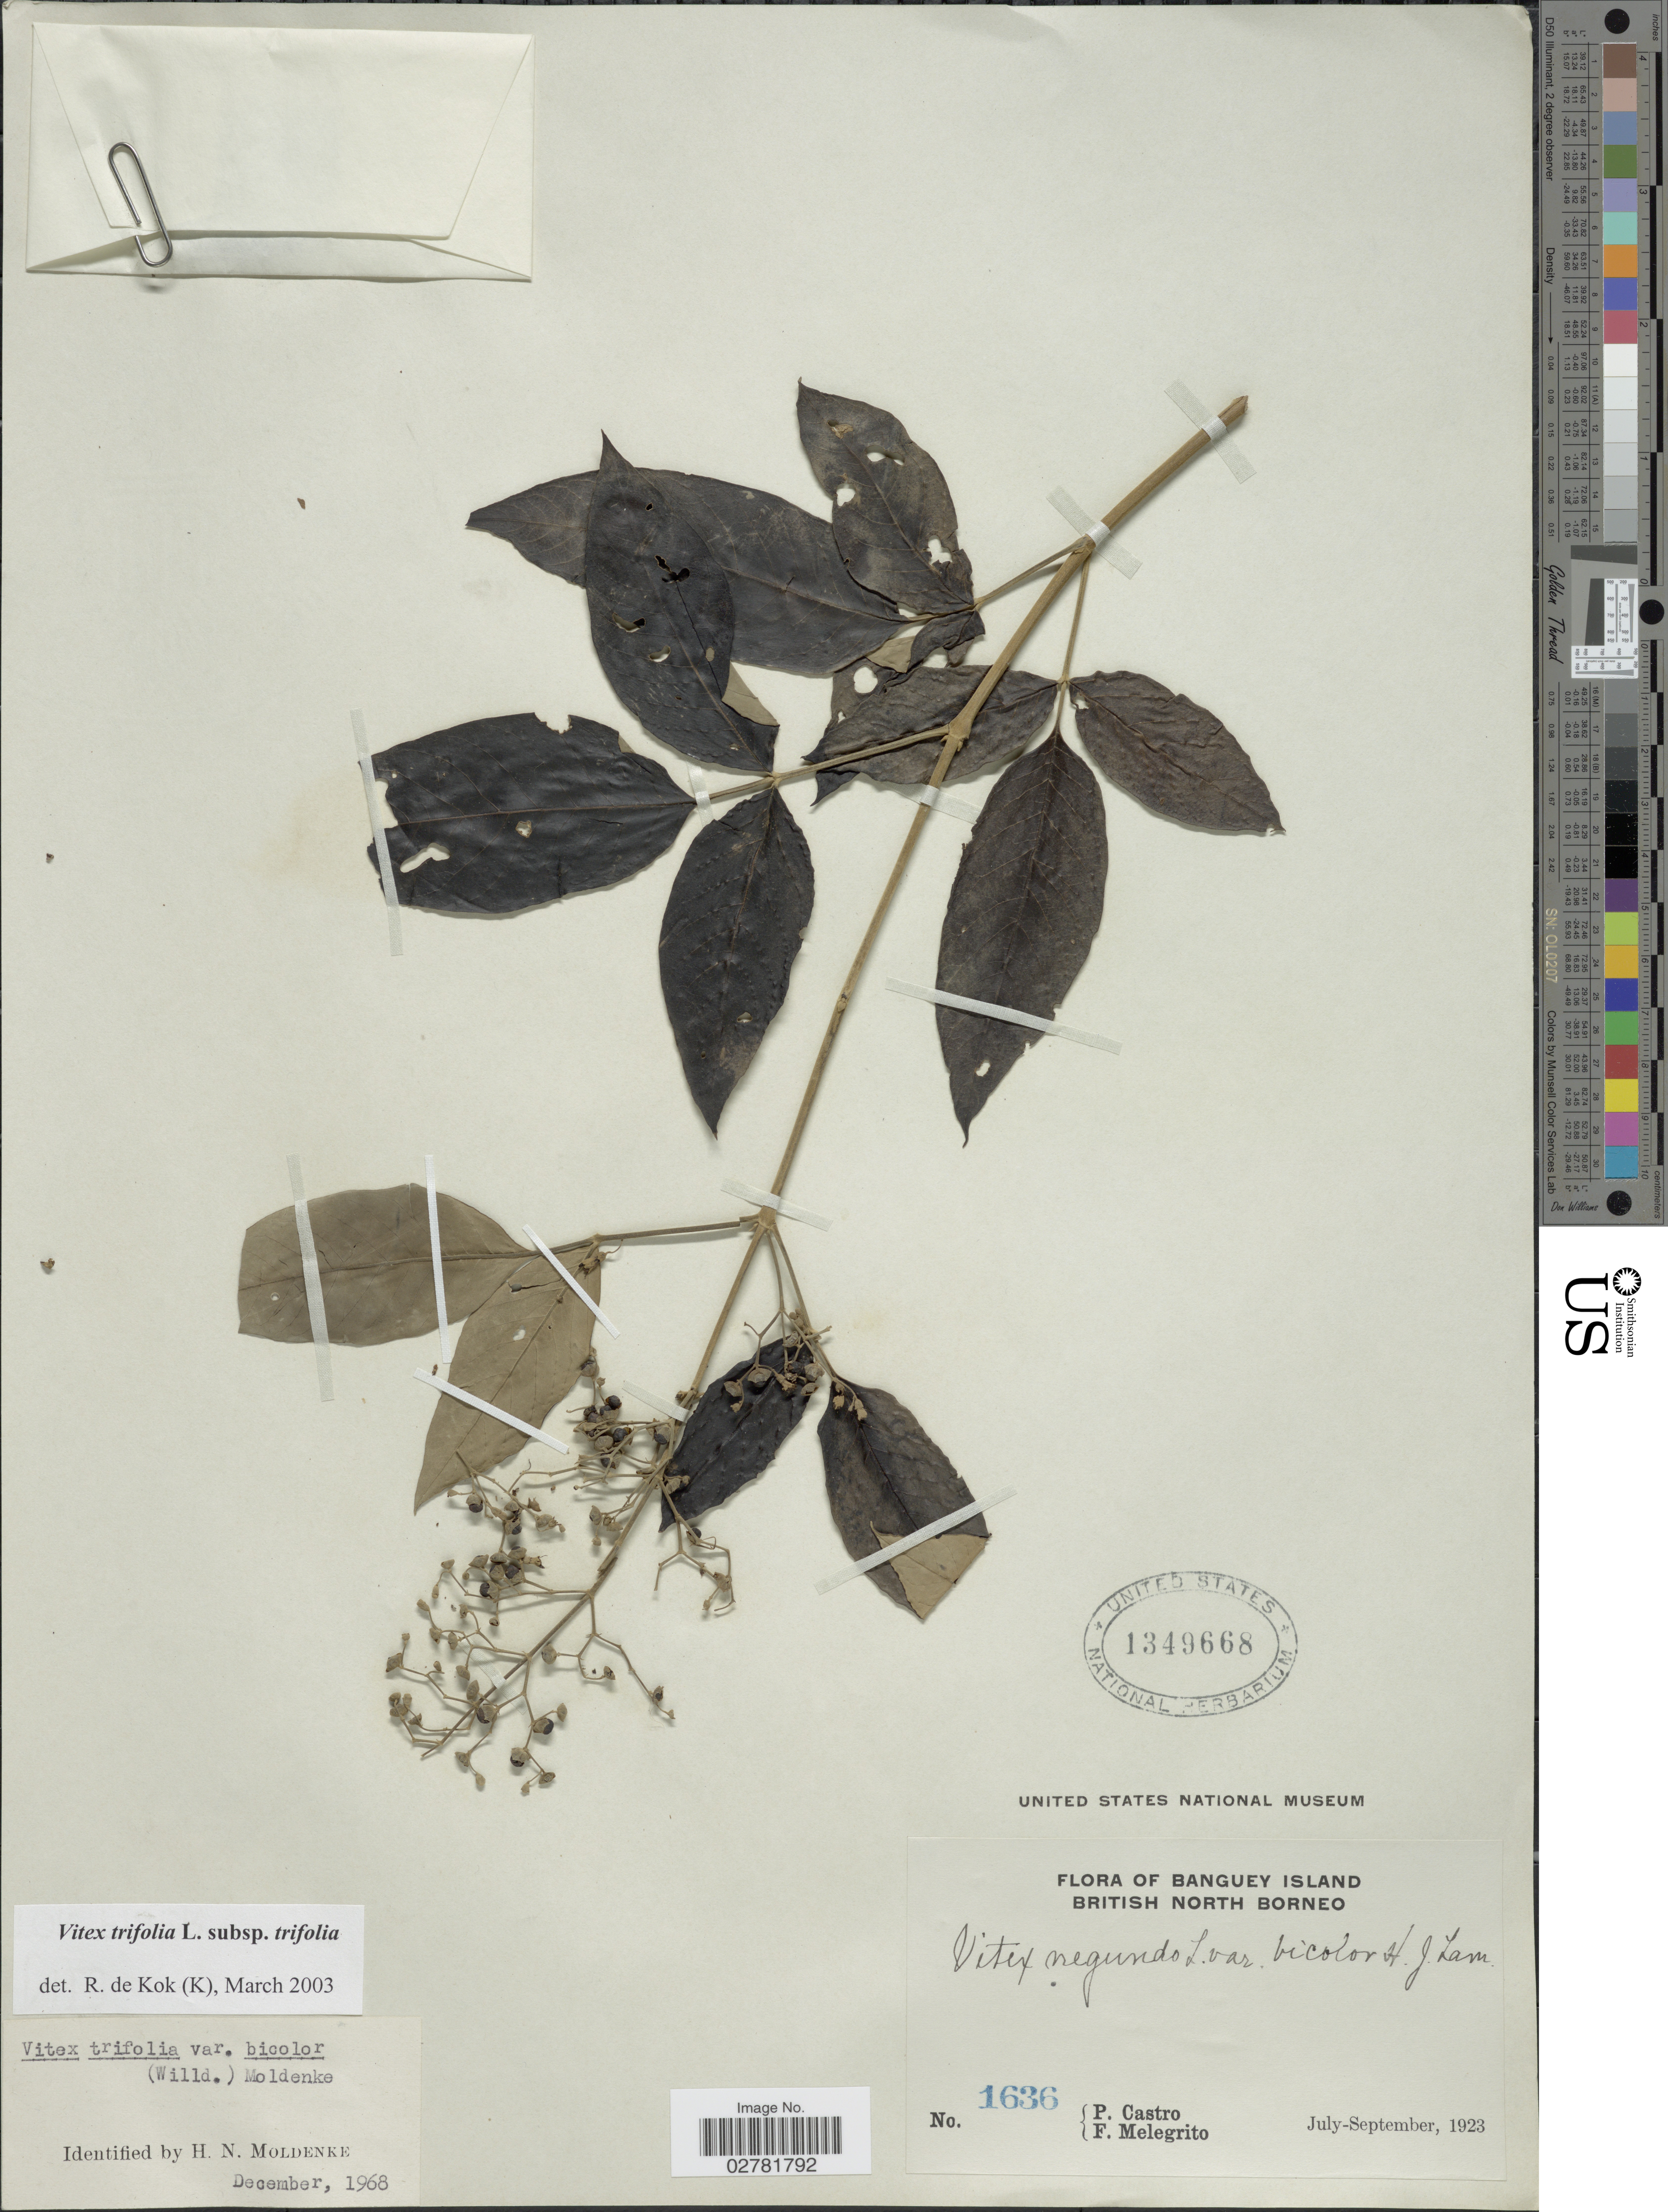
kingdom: Plantae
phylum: Tracheophyta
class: Magnoliopsida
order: Lamiales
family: Lamiaceae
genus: Vitex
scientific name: Vitex trifolia var. trifolia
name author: L.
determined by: Kok, R. de, (K)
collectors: P. Castro & F. Melegrito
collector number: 1636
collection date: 1923-07/1923-09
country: Malaysia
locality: Banguey Island. British North Borneo.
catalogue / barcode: US 1349668